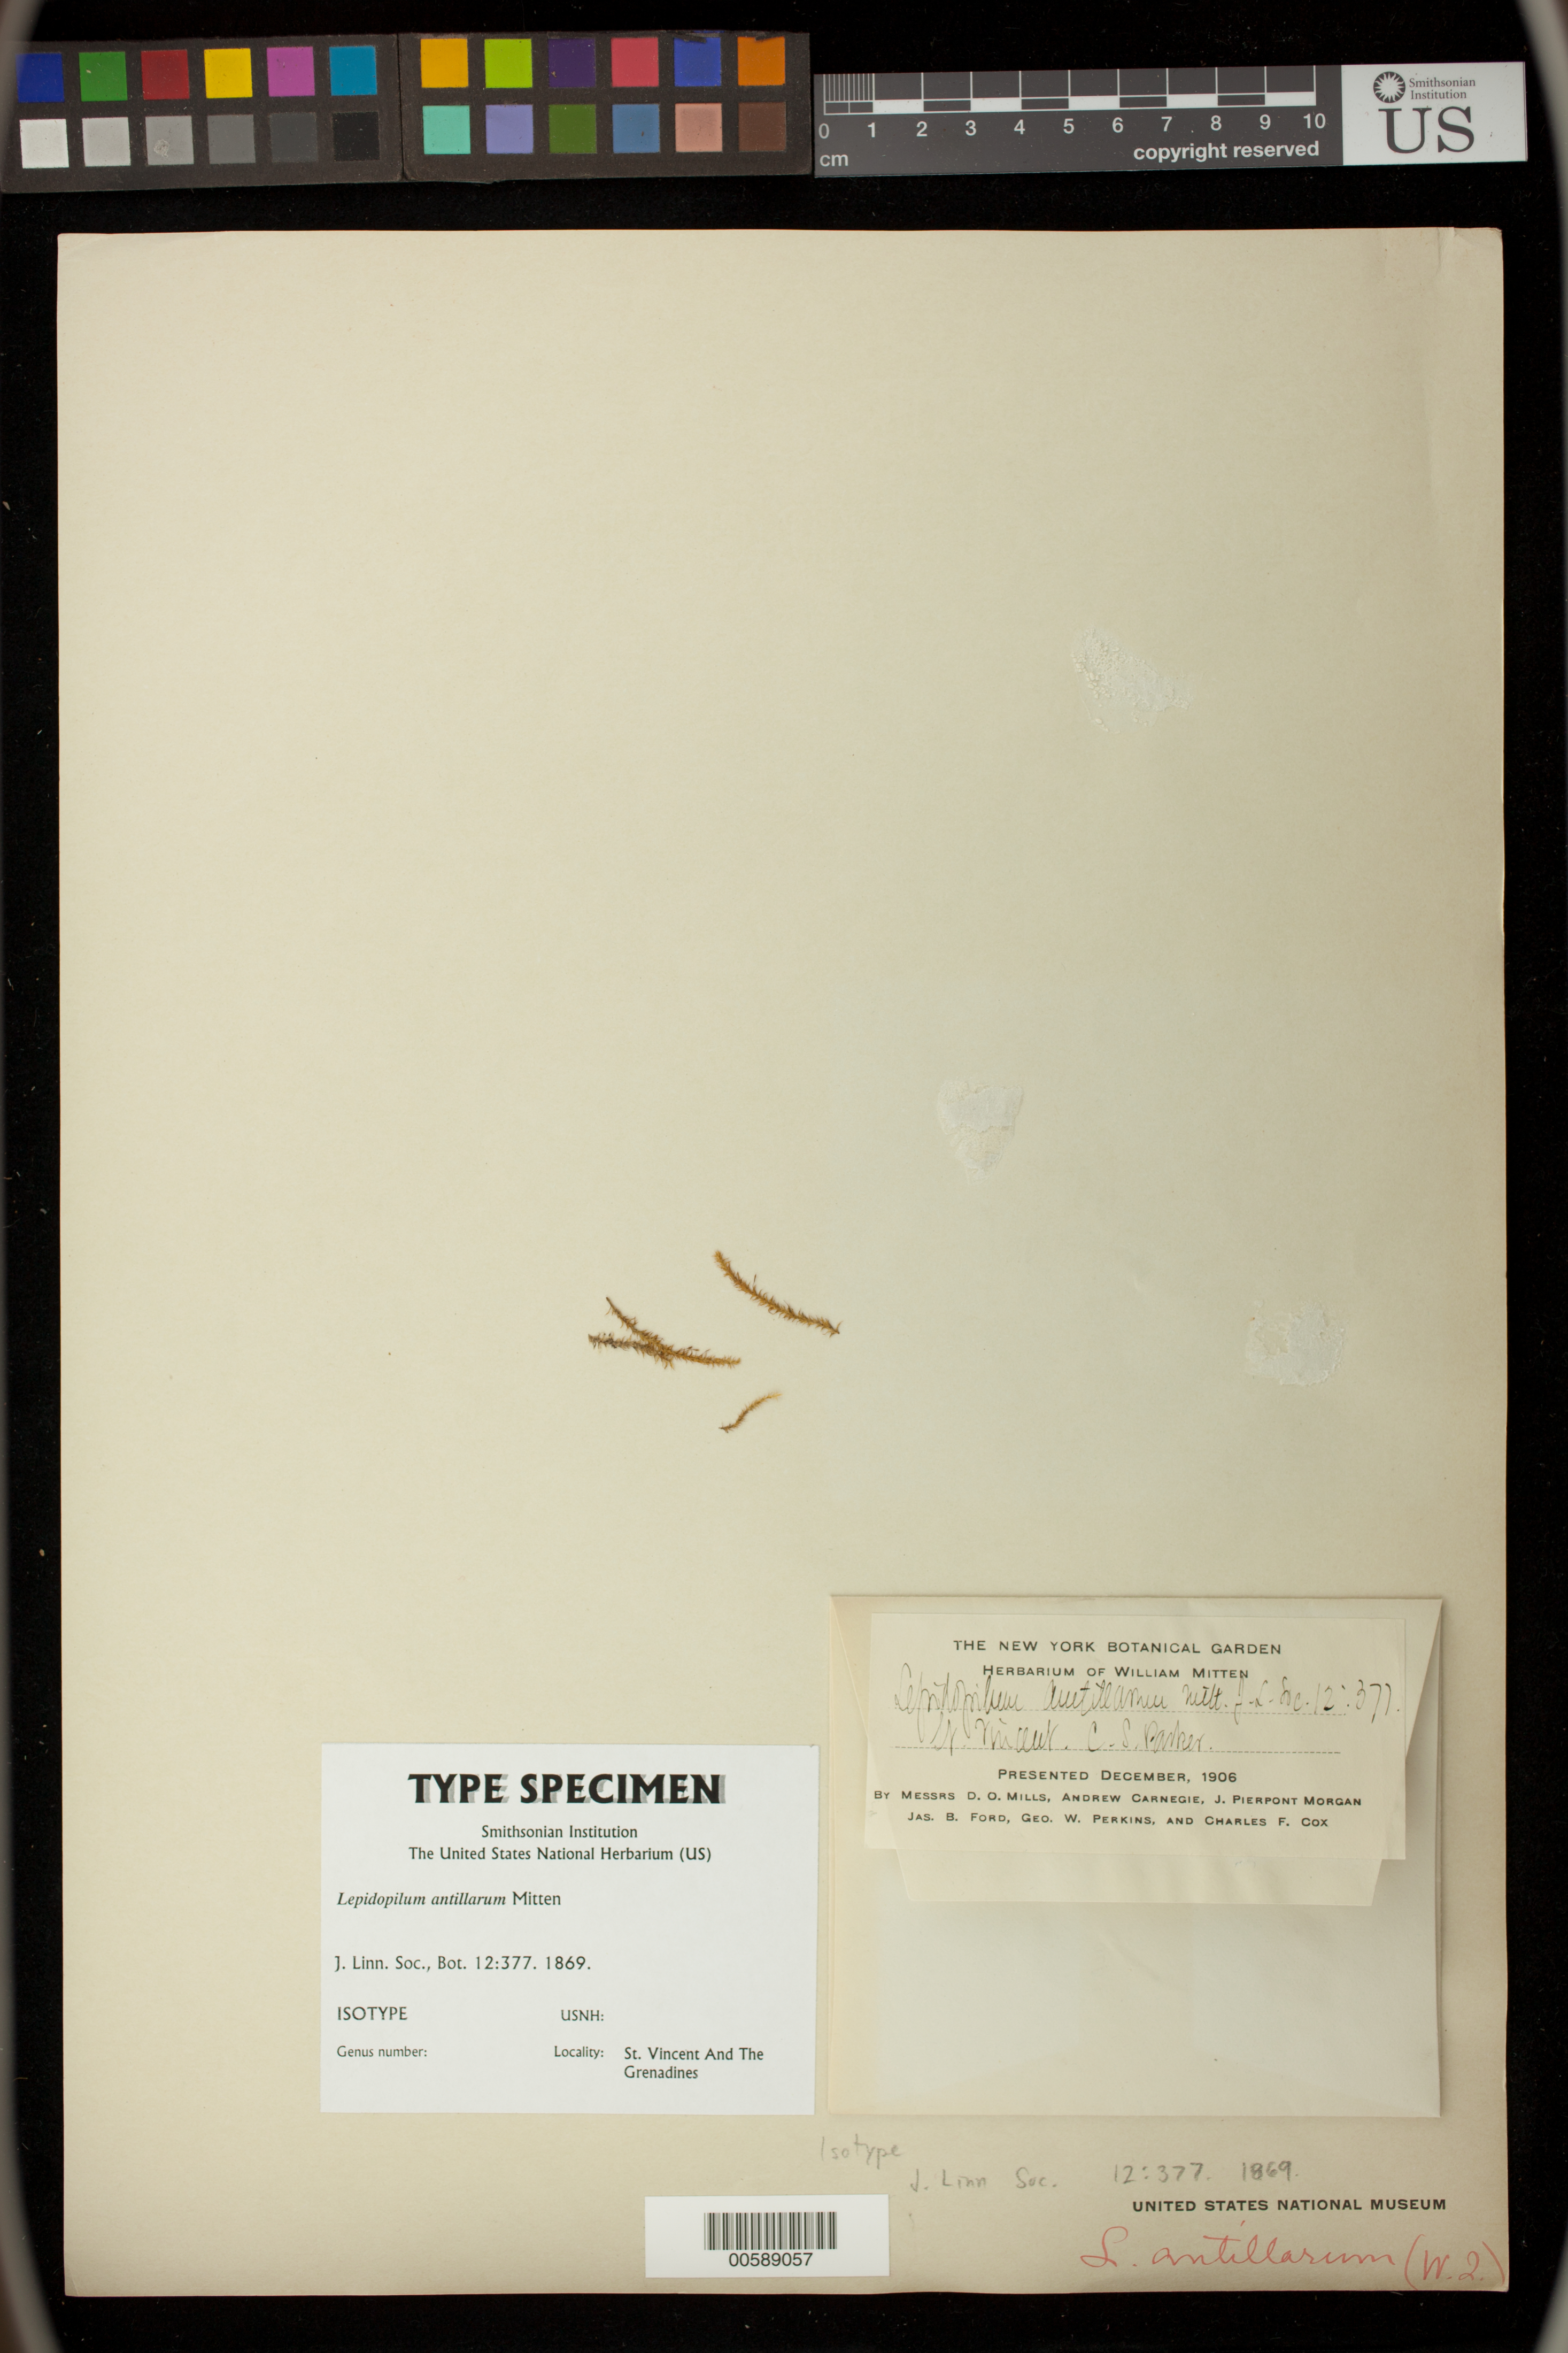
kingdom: Plantae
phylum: Bryophyta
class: Bryopsida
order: Hookeriales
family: Pilotrichaceae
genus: Lepidopilum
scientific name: Lepidopilum antillarum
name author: Mitt.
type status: Isotype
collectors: C. S. Parker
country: St. Vincent - Grenadines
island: Windward Islands